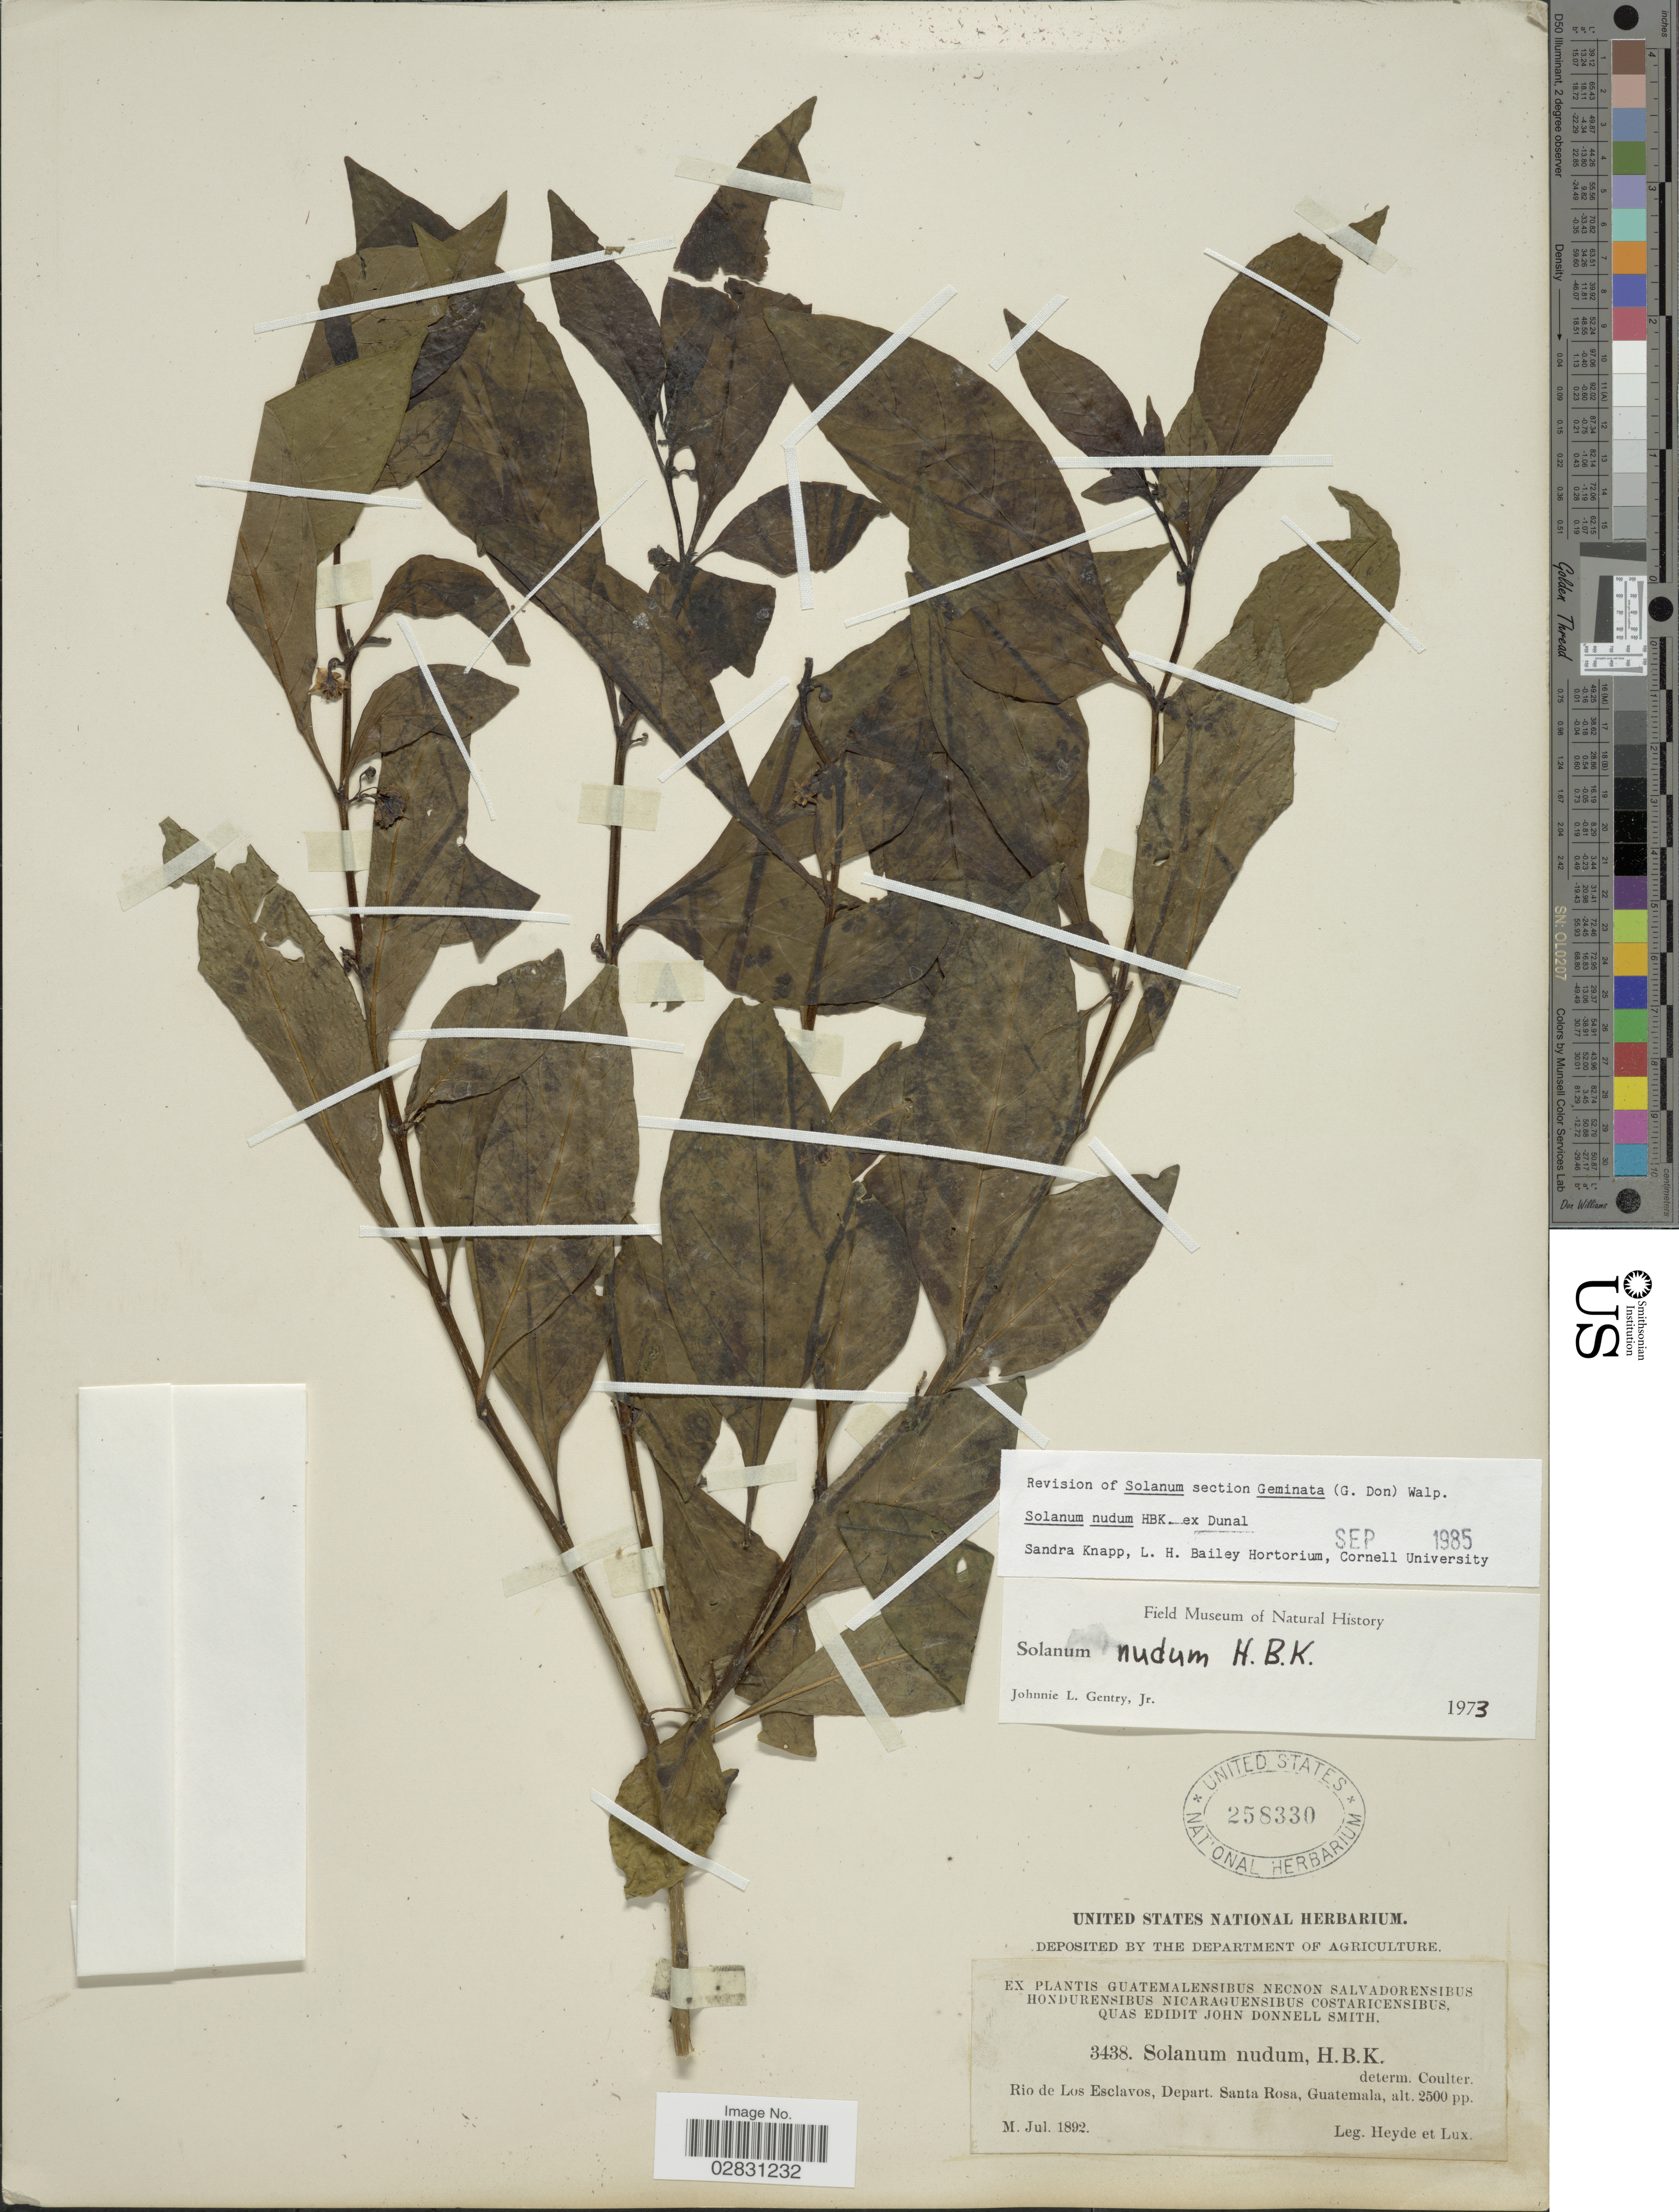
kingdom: Plantae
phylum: Tracheophyta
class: Magnoliopsida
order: Solanales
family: Solanaceae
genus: Solanum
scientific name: Solanum nudum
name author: Humb. & Bonpl. ex Dunal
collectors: Heyde & Lux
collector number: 3438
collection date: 1892-07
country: Guatemala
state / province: Santa Rosa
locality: Rio de Los Esclavos, Depart. Santa Rosa.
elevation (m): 762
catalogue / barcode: US 258330